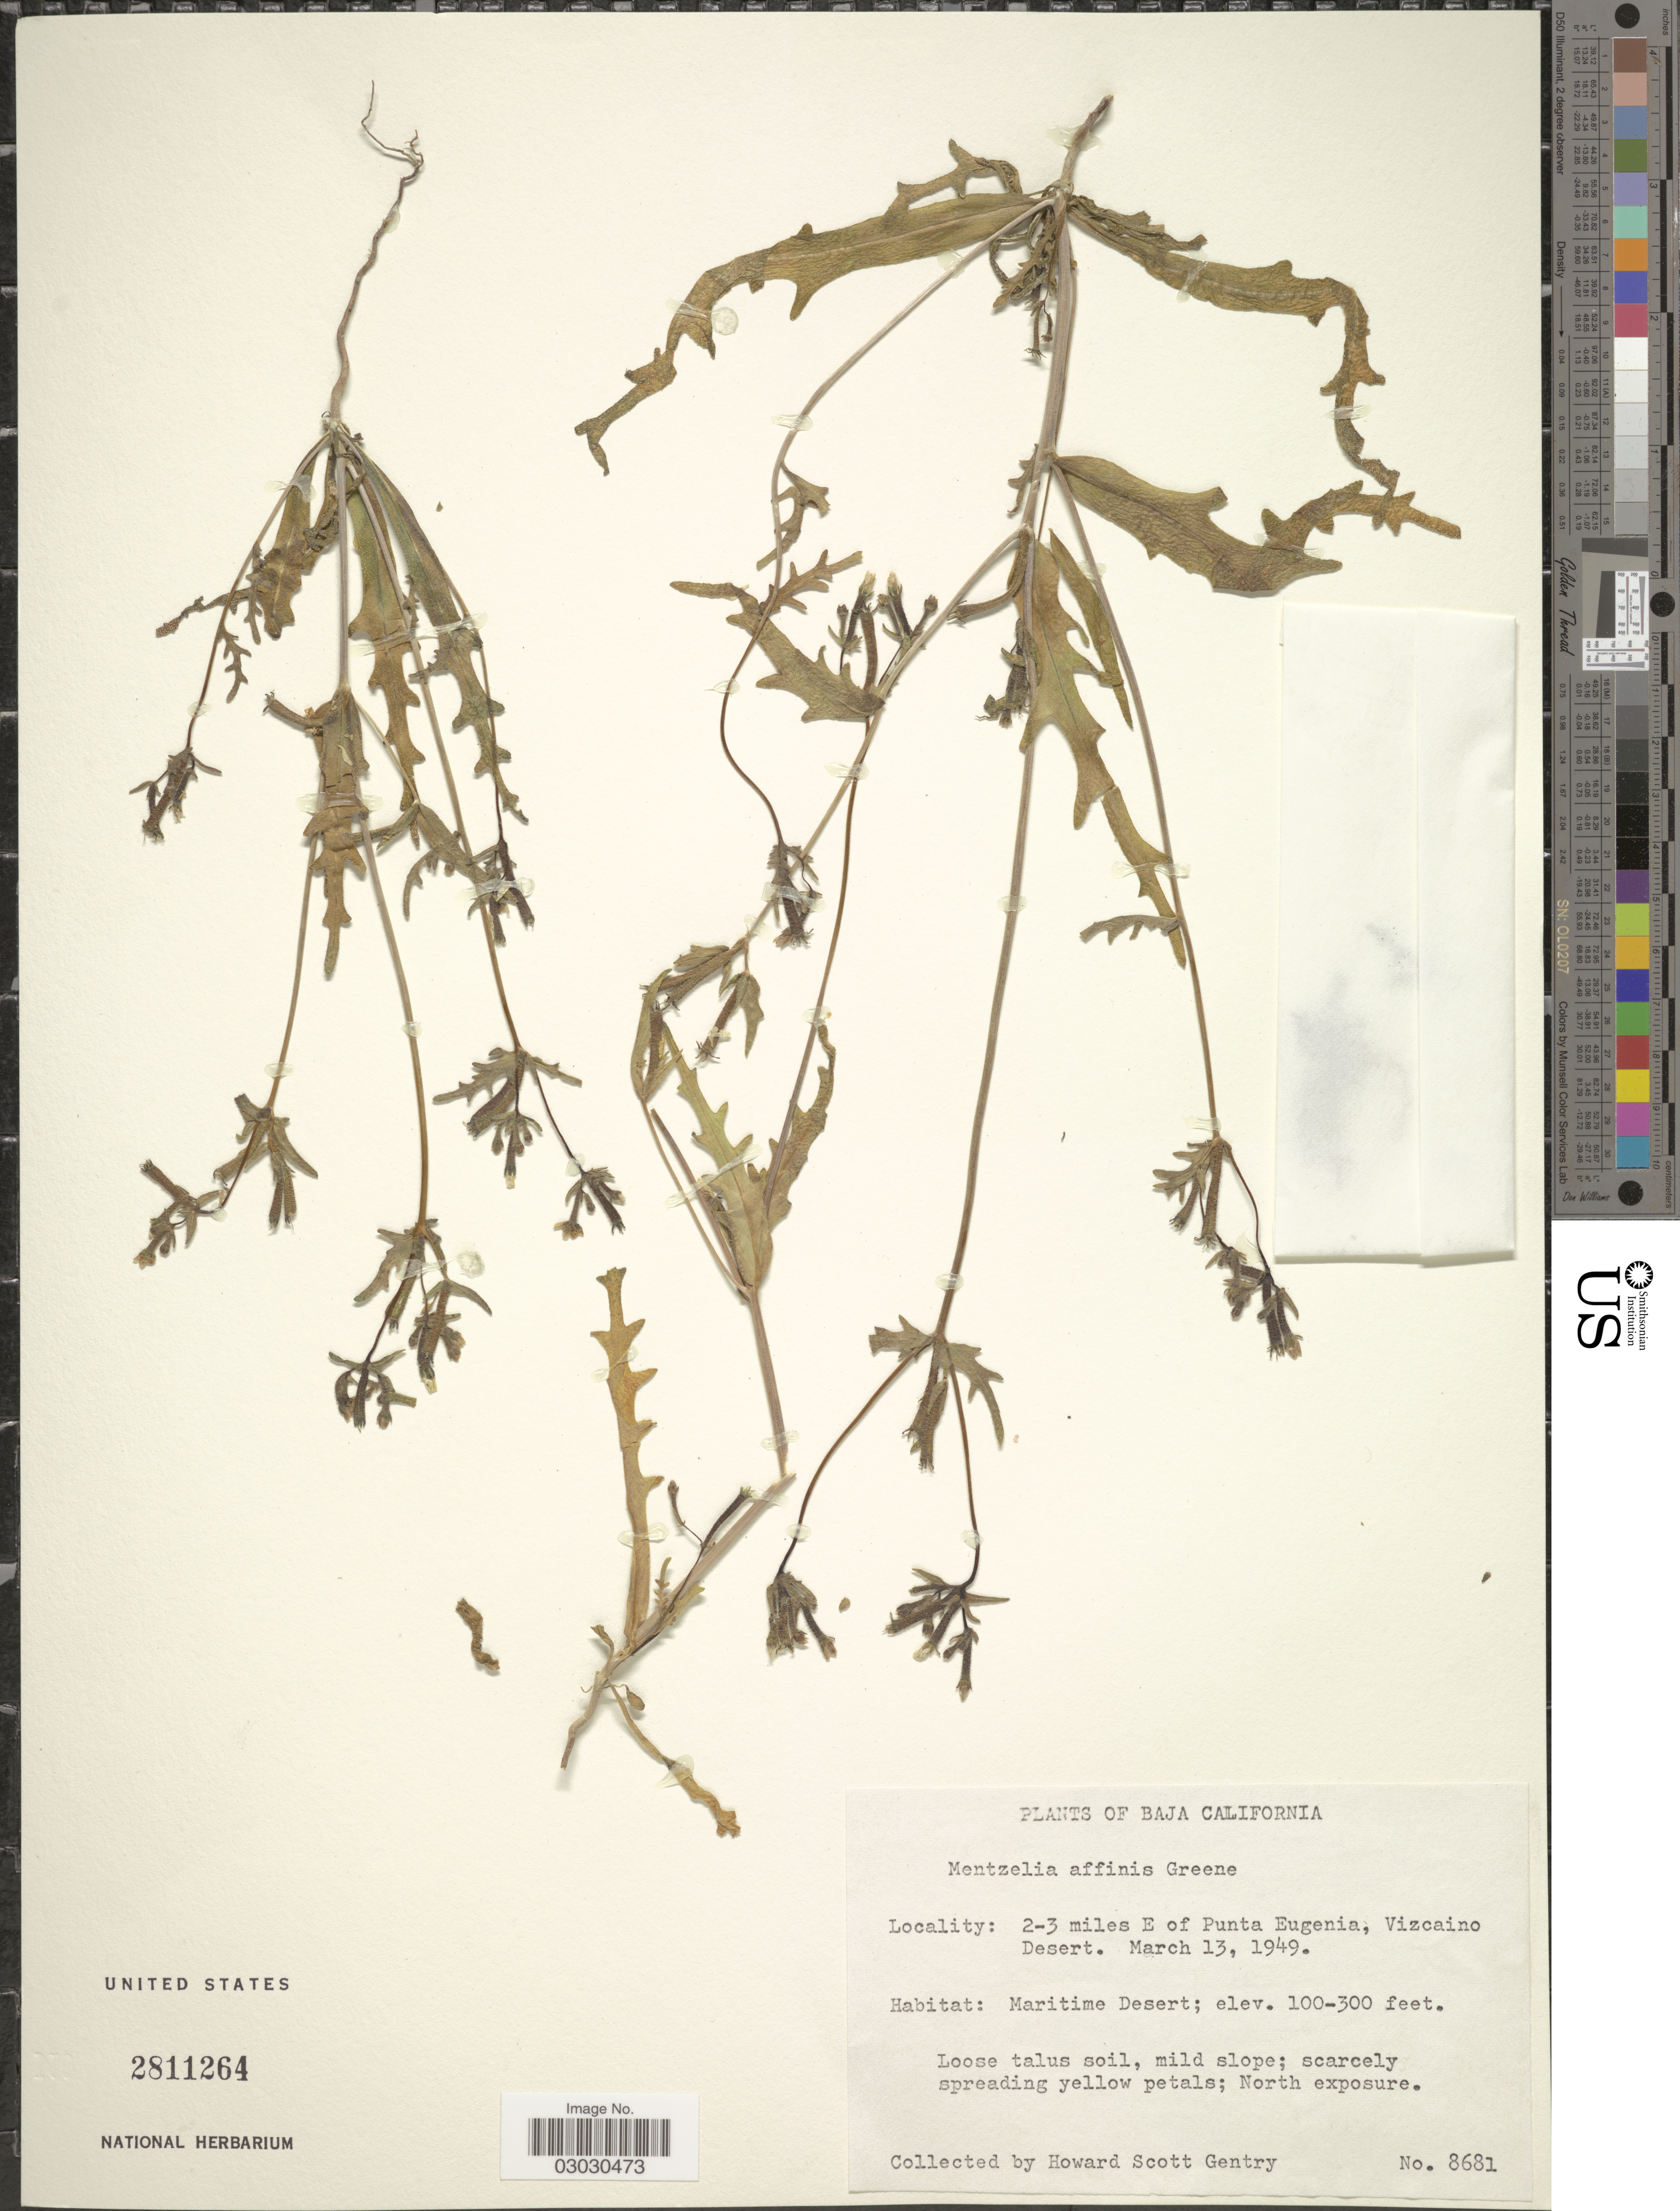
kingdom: Plantae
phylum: Tracheophyta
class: Magnoliopsida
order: Cornales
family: Loasaceae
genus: Mentzelia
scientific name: Mentzelia affinis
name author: Greene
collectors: H. S. Gentry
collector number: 8681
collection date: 1949-03-13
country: Mexico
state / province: Baja California Sur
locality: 2-3 miles E of Punta Eugenia, Vizcaino Desert. Maritime Desert.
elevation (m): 30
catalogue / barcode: US 2811264